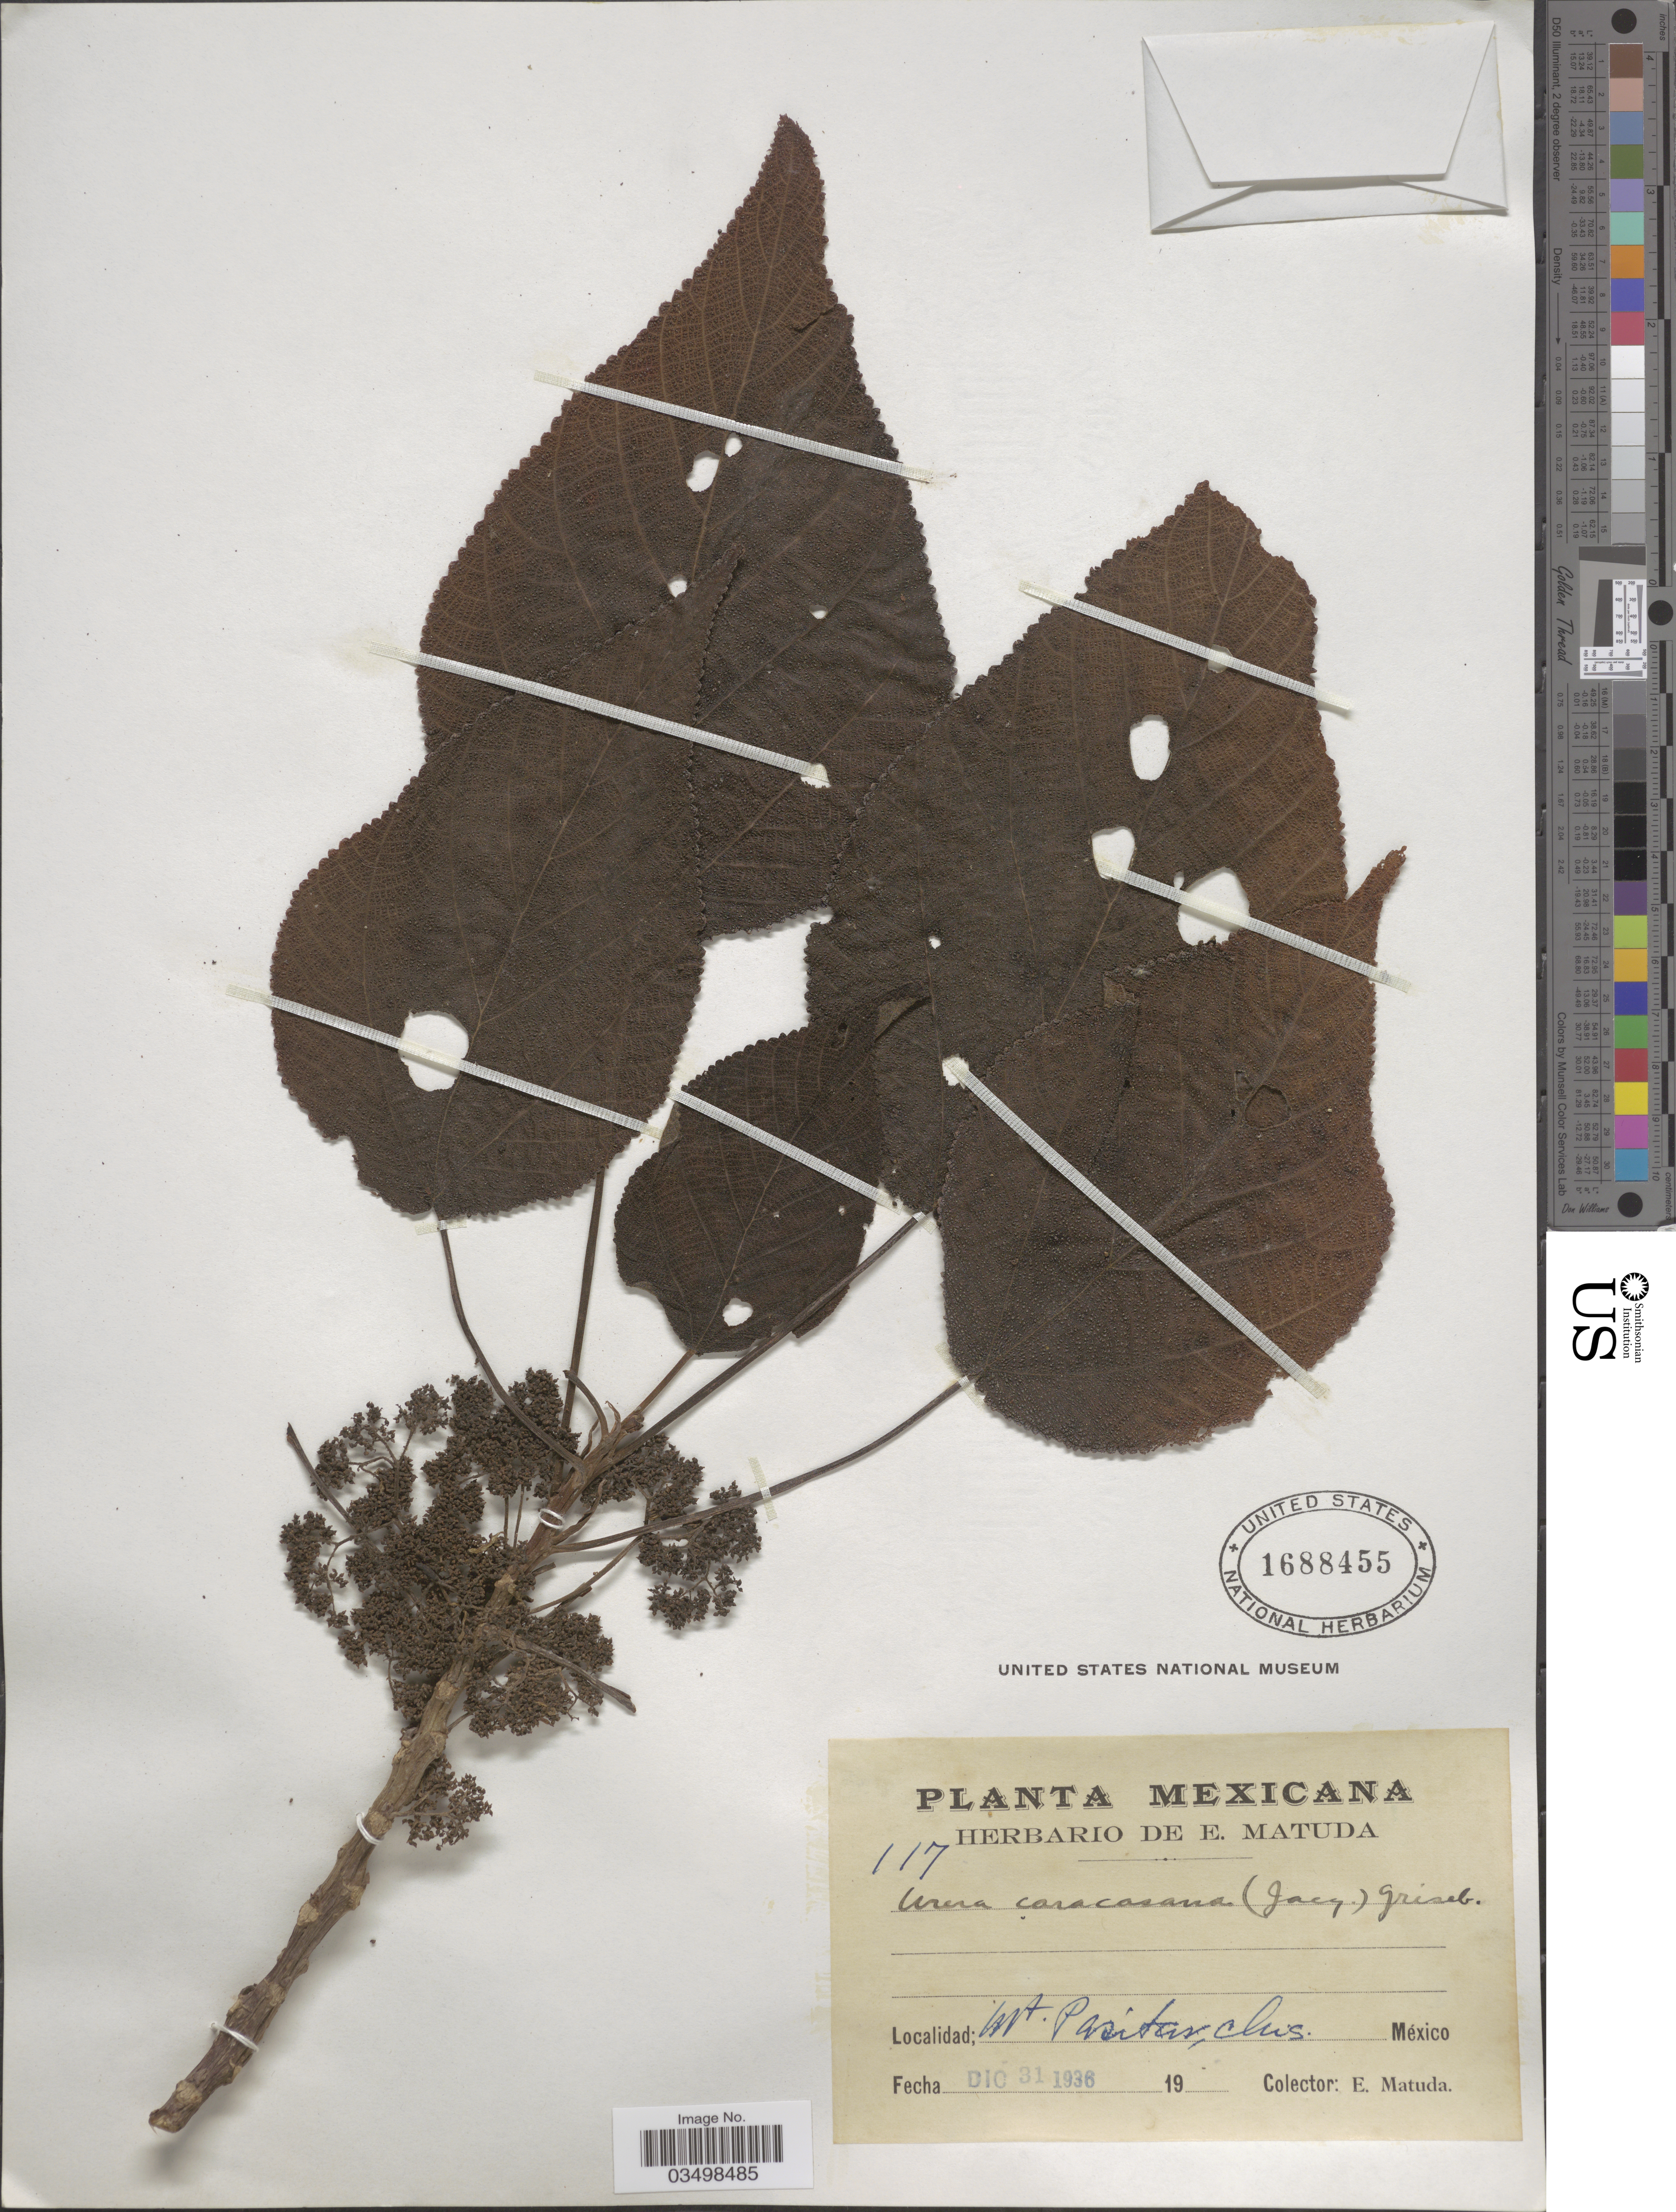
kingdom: Plantae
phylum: Tracheophyta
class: Magnoliopsida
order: Rosales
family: Urticaceae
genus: Urera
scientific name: Urera caracasana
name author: (Jacq.) Gaudich. ex Griseb.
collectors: E. Matuda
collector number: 117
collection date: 1936-12-31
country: Mexico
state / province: Chiapas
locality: Mt. Pasitan*.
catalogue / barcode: US 1688455